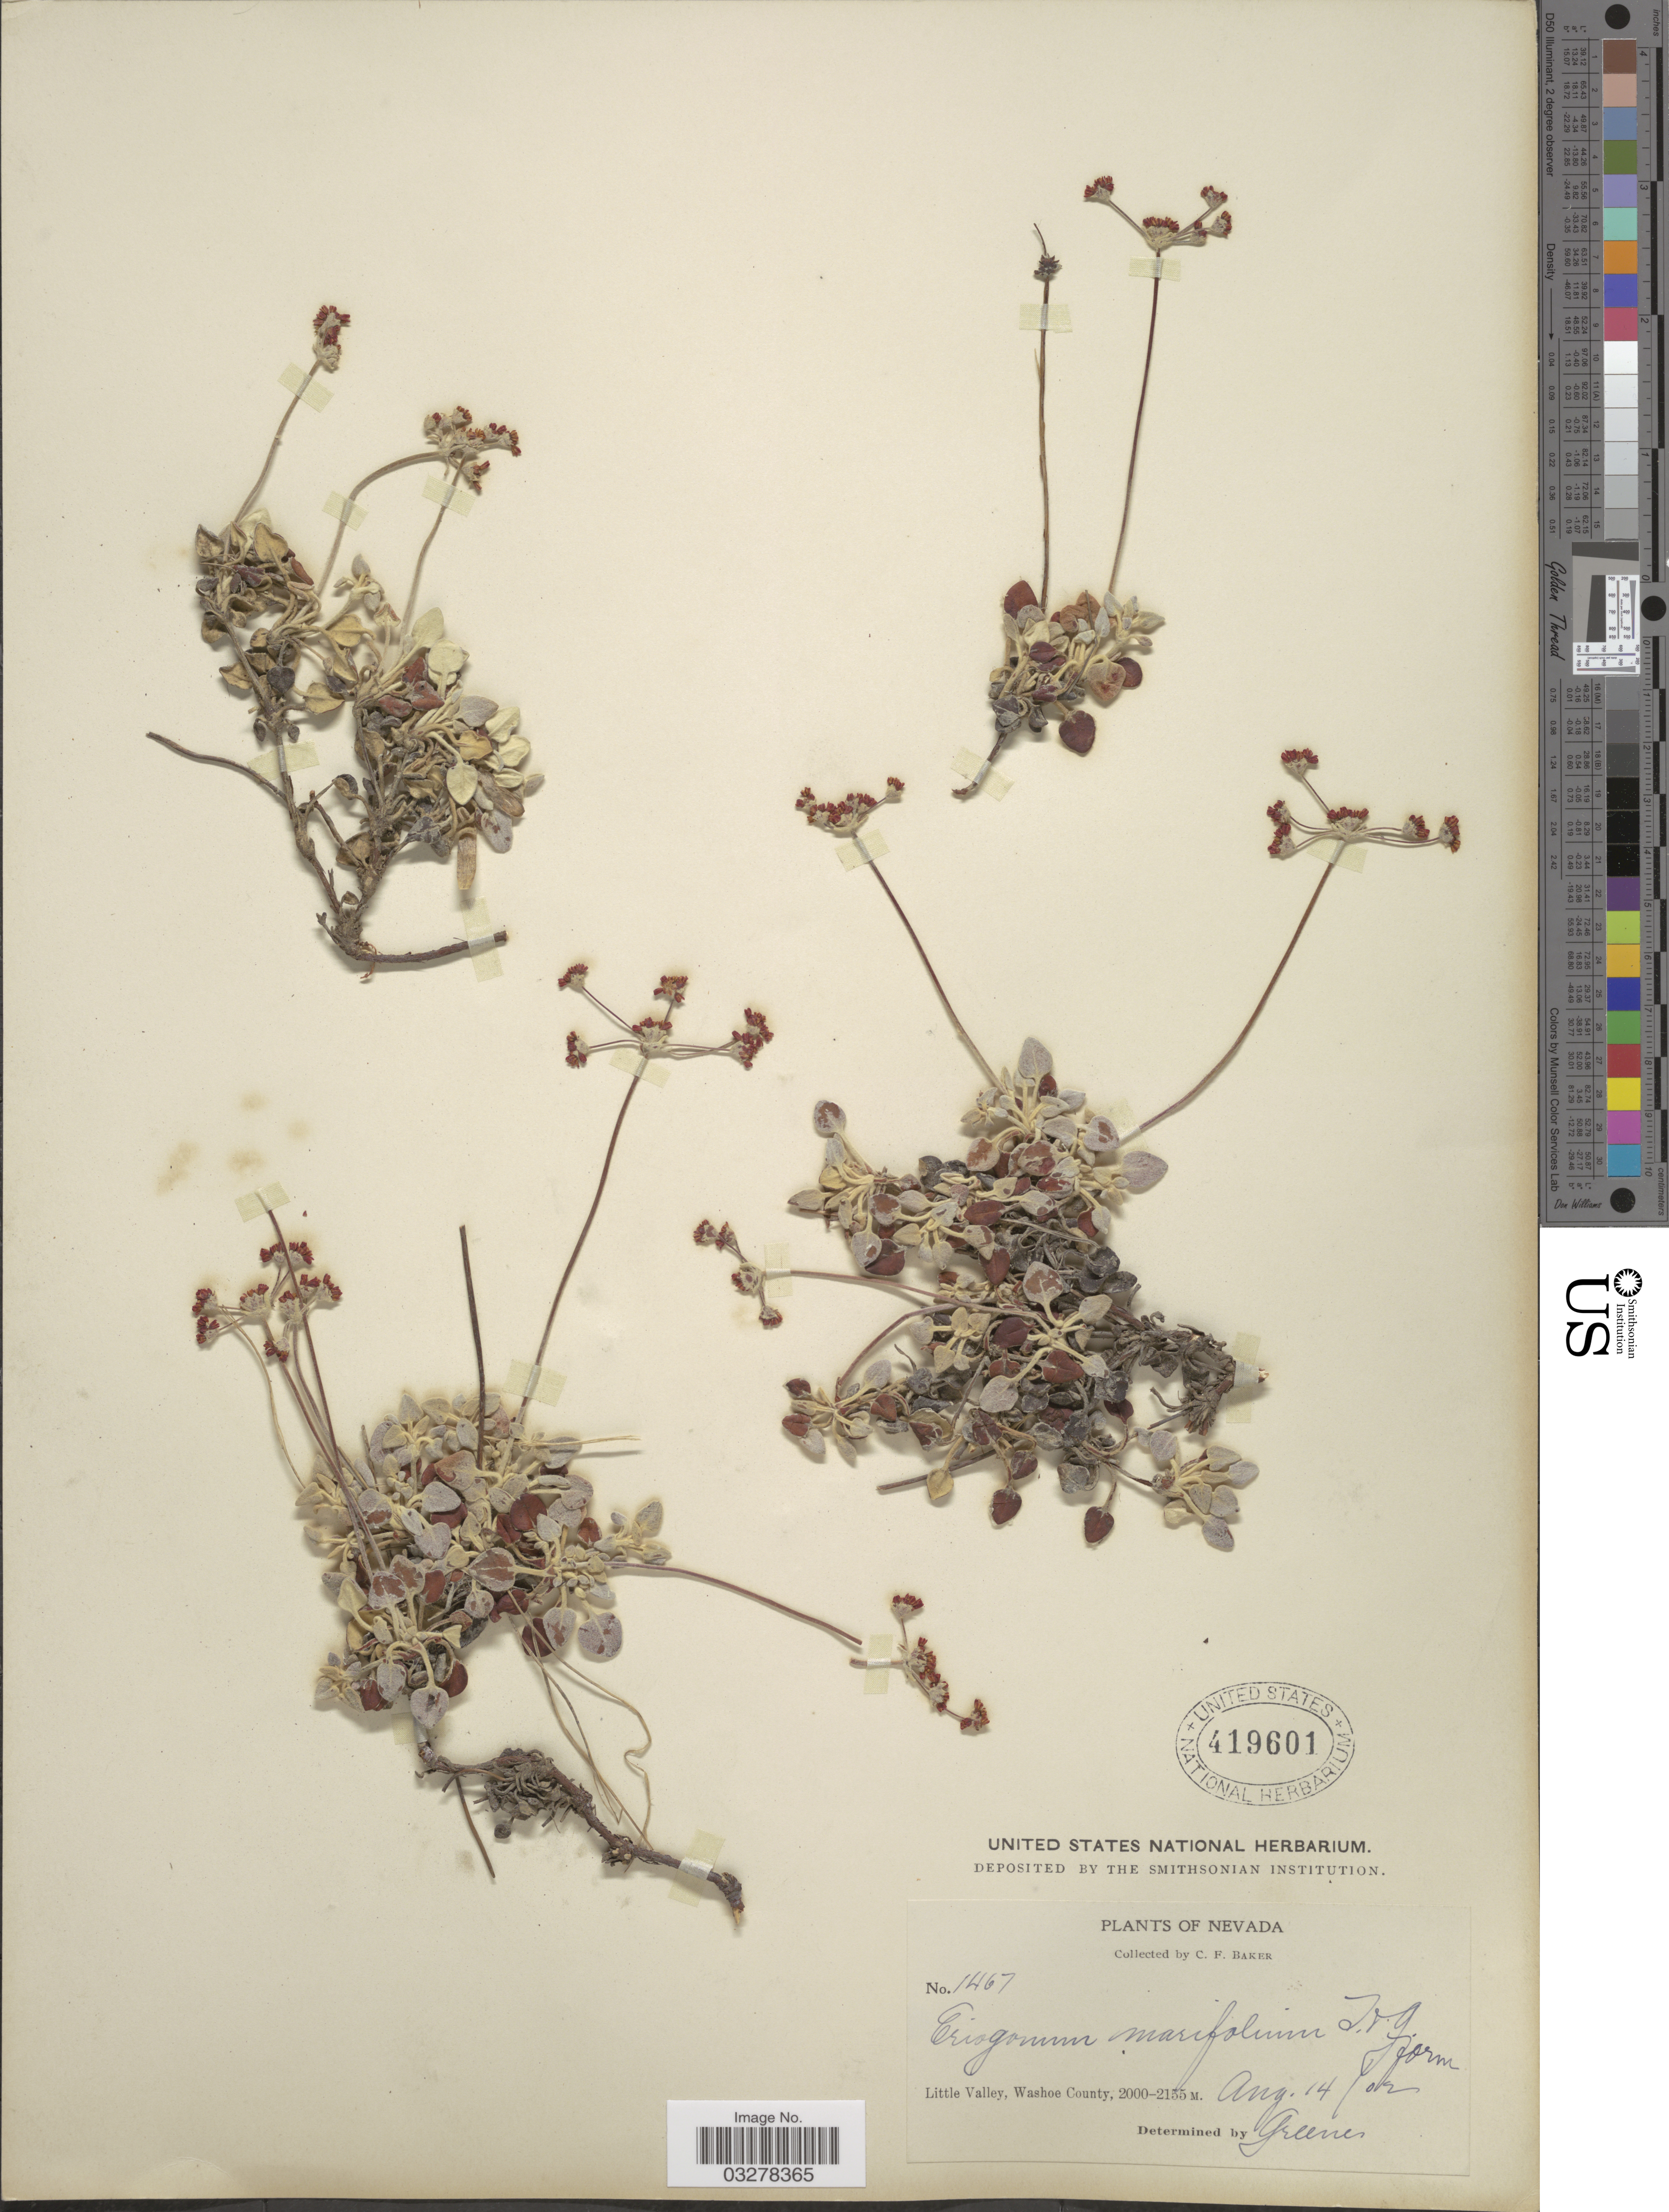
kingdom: Plantae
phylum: Tracheophyta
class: Magnoliopsida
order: Caryophyllales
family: Polygonaceae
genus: Eriogonum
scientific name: Eriogonum marifolium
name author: Torr. & A. Gray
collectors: C. F. Baker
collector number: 1467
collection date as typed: Transcribed d/m/y: 14/8/2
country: United States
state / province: Nevada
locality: Little Valley, Washoe County.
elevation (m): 2000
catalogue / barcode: US 419601